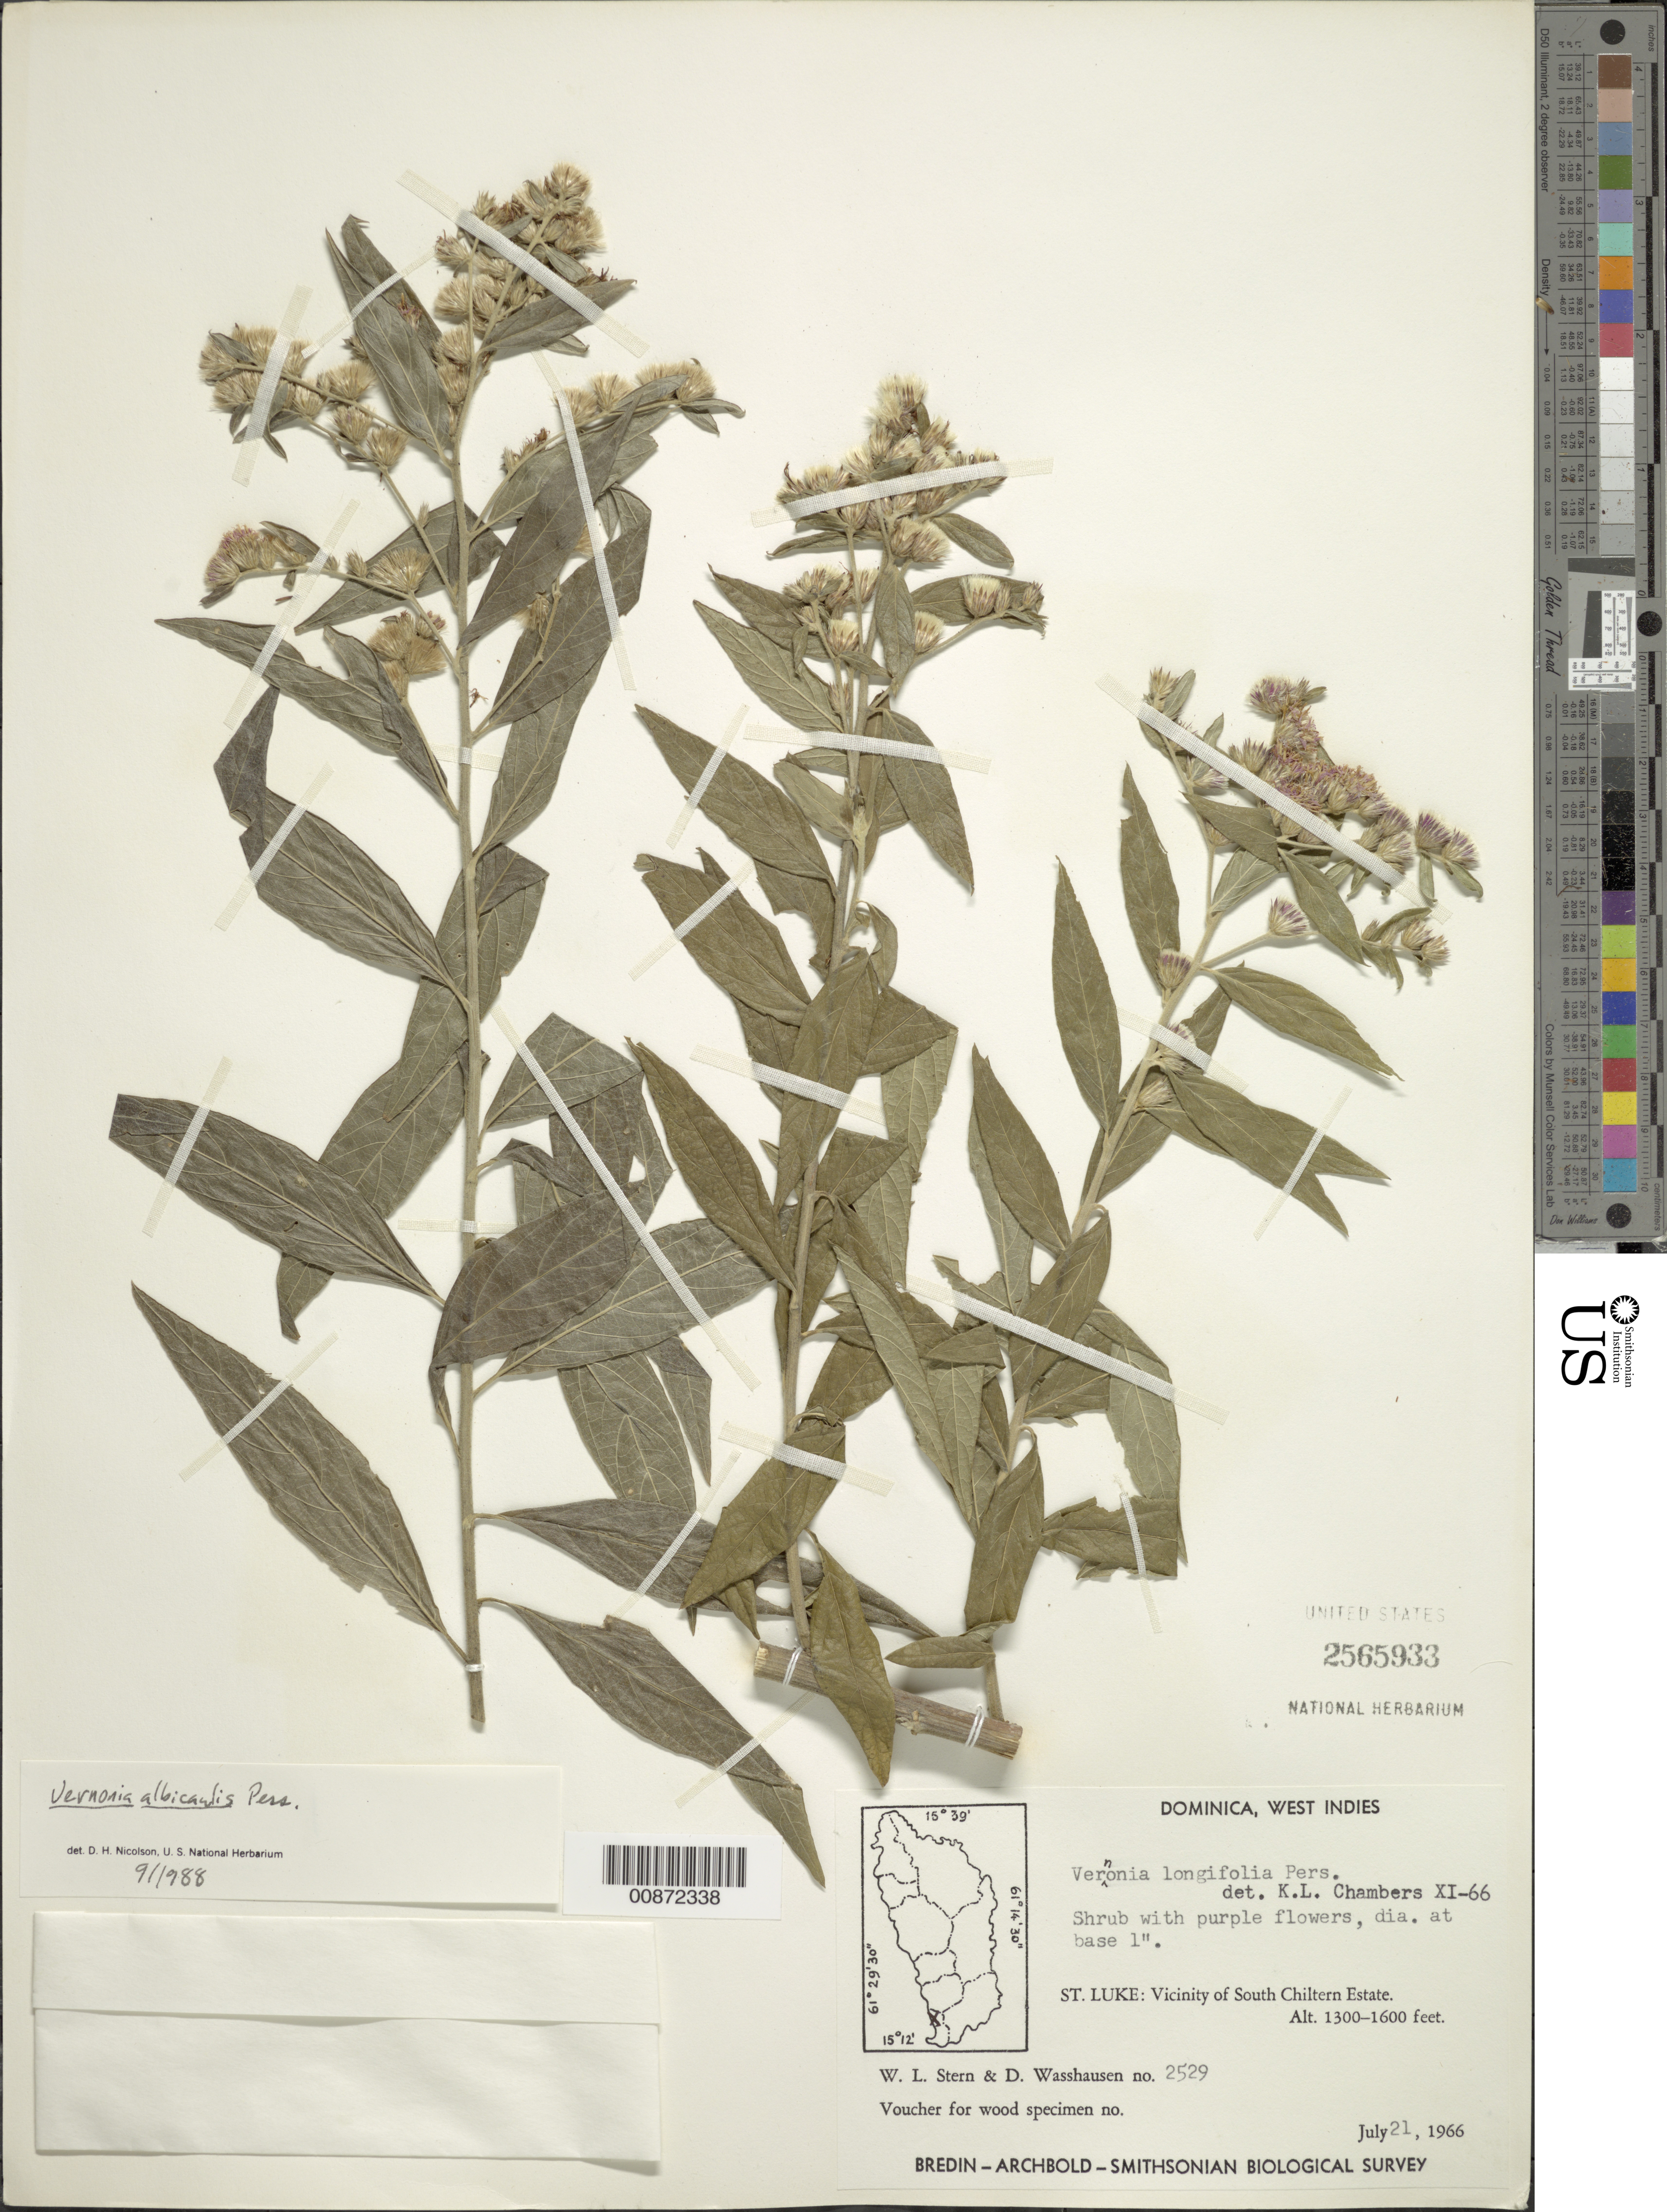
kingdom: Plantae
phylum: Tracheophyta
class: Magnoliopsida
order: Asterales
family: Asteraceae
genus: Lepidaploa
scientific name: Lepidaploa glabra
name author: (Willd.) H. Rob.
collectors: W. L. Stern & D. C. Wasshausen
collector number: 2529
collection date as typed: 21 Jul 1966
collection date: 1966-07-21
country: Dominica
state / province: St. Luke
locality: Vicinity of South Chiltern Estate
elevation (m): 396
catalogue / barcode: US 2565933